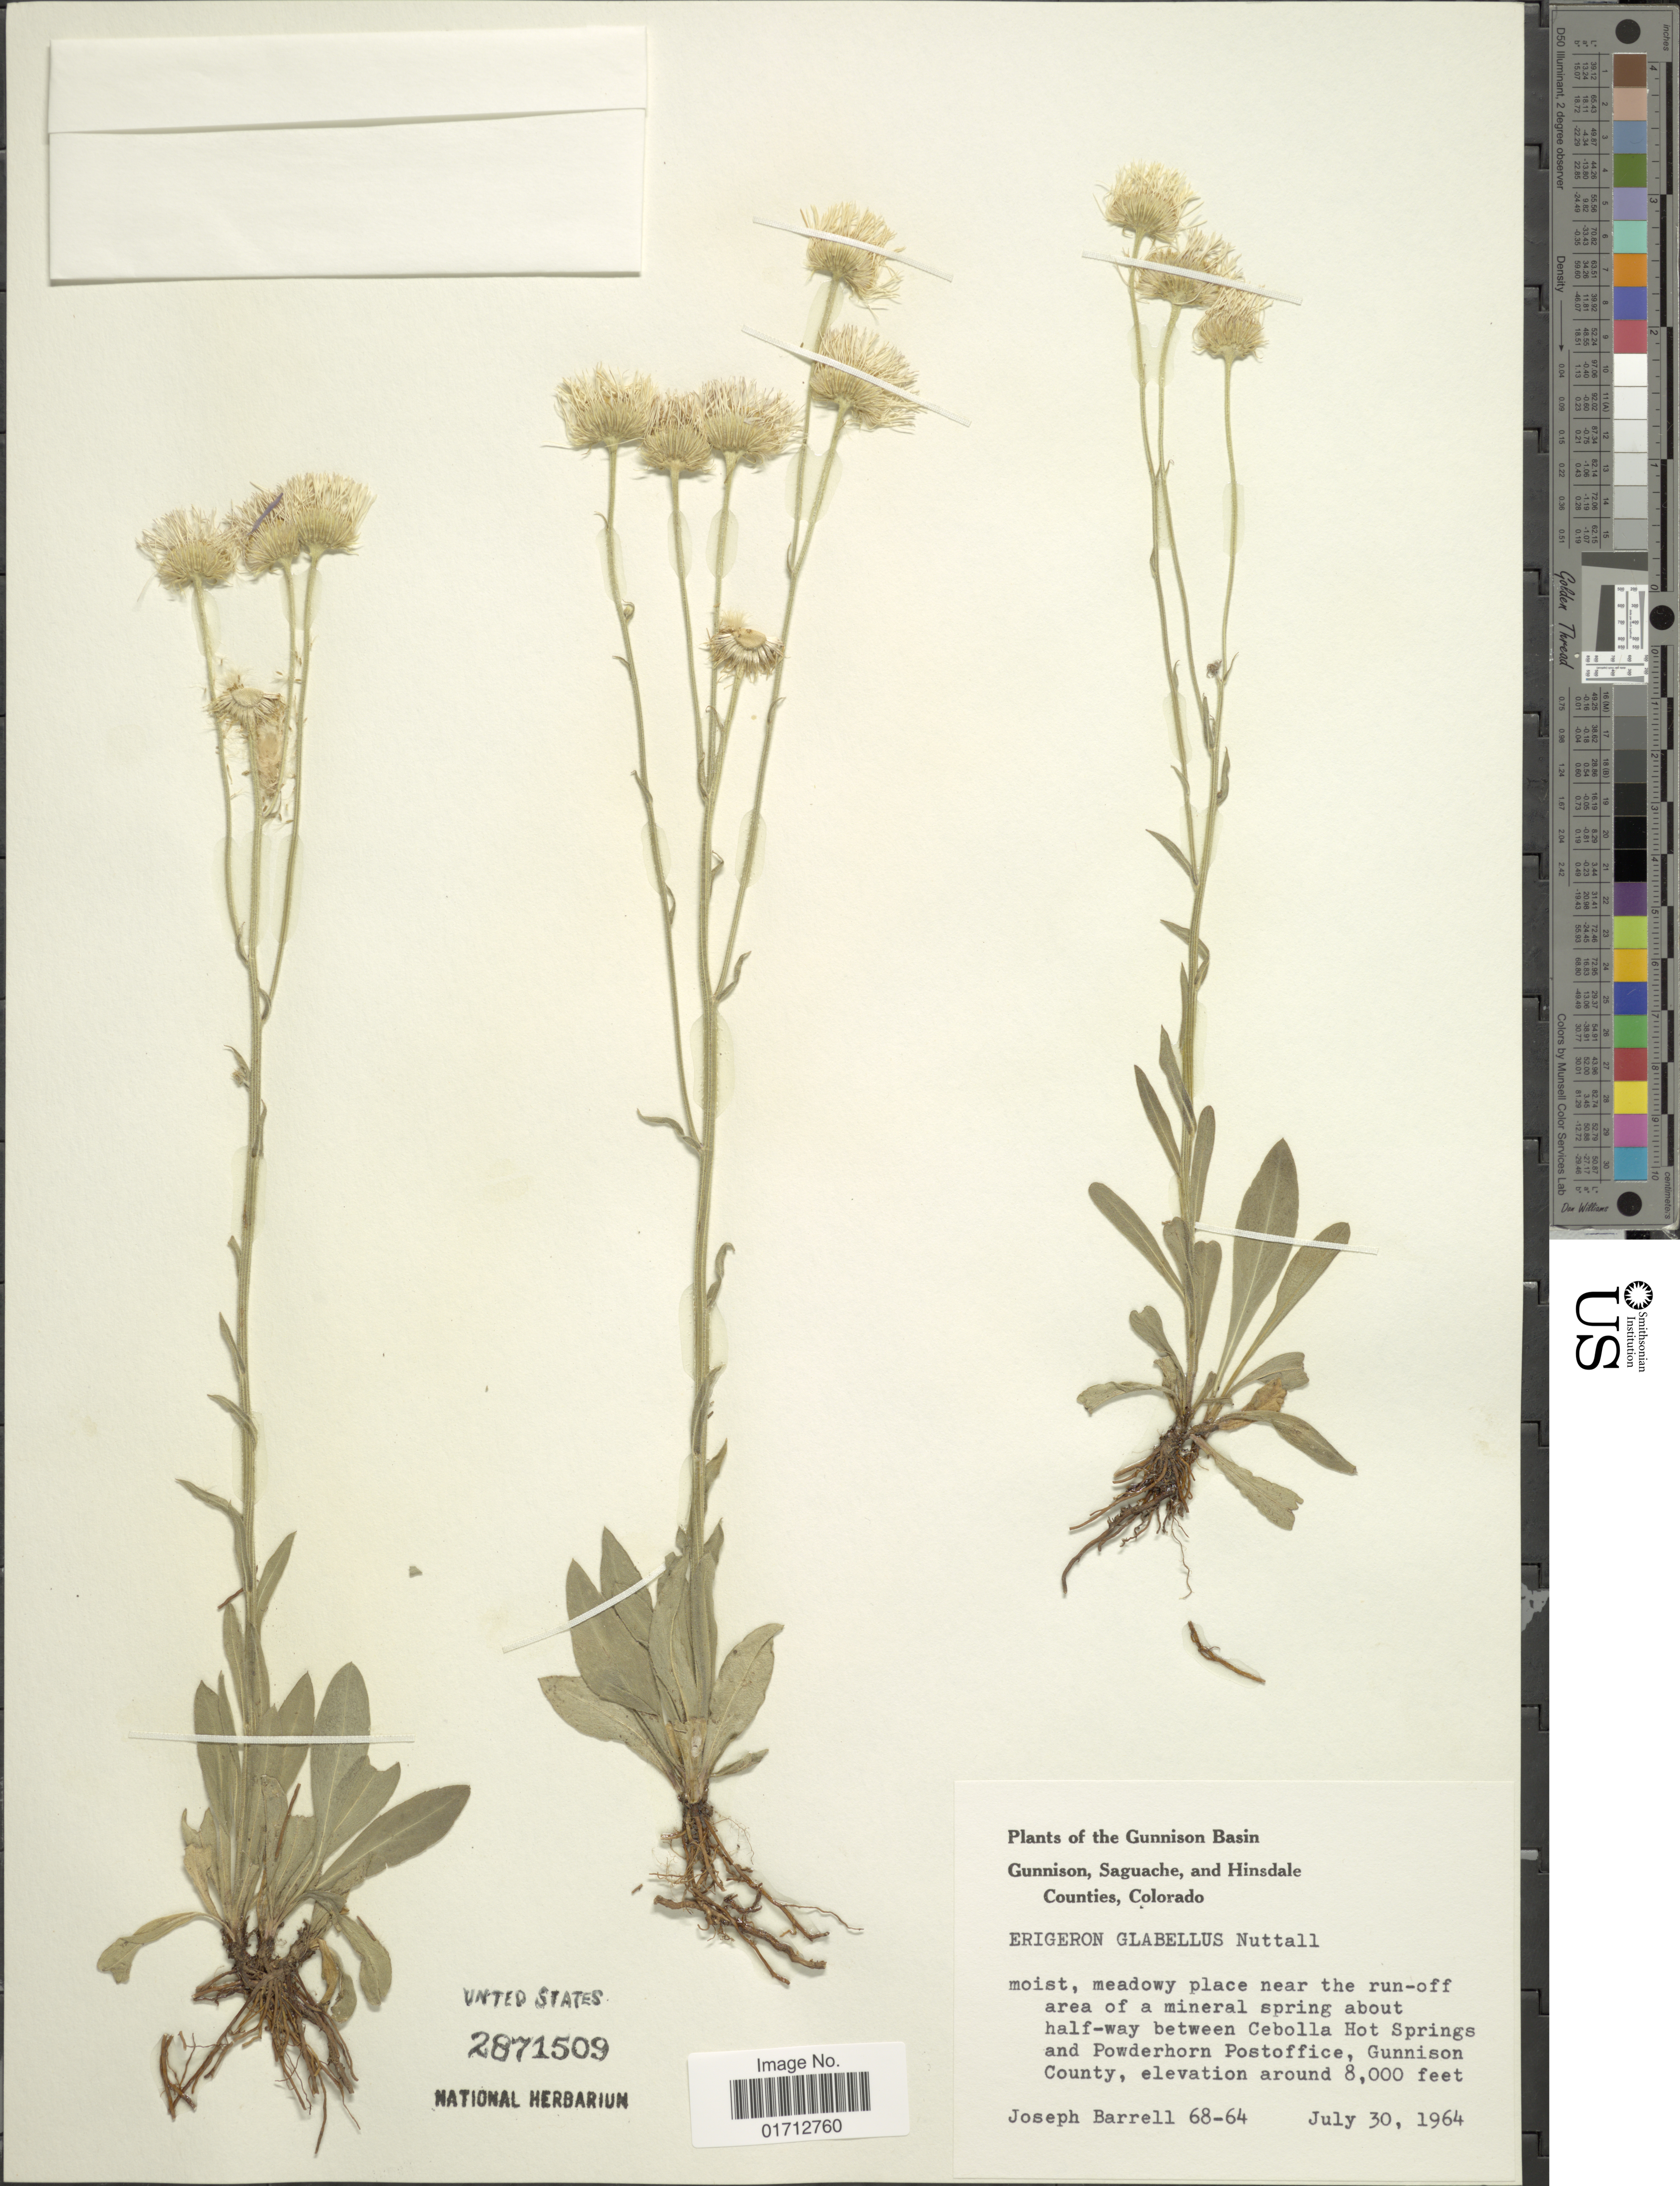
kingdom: Plantae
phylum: Tracheophyta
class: Magnoliopsida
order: Asterales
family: Asteraceae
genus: Erigeron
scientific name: Erigeron glabellus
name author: Nutt.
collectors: J. Barrell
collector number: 68-64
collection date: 1964-07-30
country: United States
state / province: Colorado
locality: The Gunnison Basin, Gunnison, Saguache, and Hinsdale Counties, near the run-off area of a mineral spring about glaf-way between Cebolla Hot Springs and Poderhorn Postoffice, Gunnison County.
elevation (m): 2438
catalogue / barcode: US 2871509